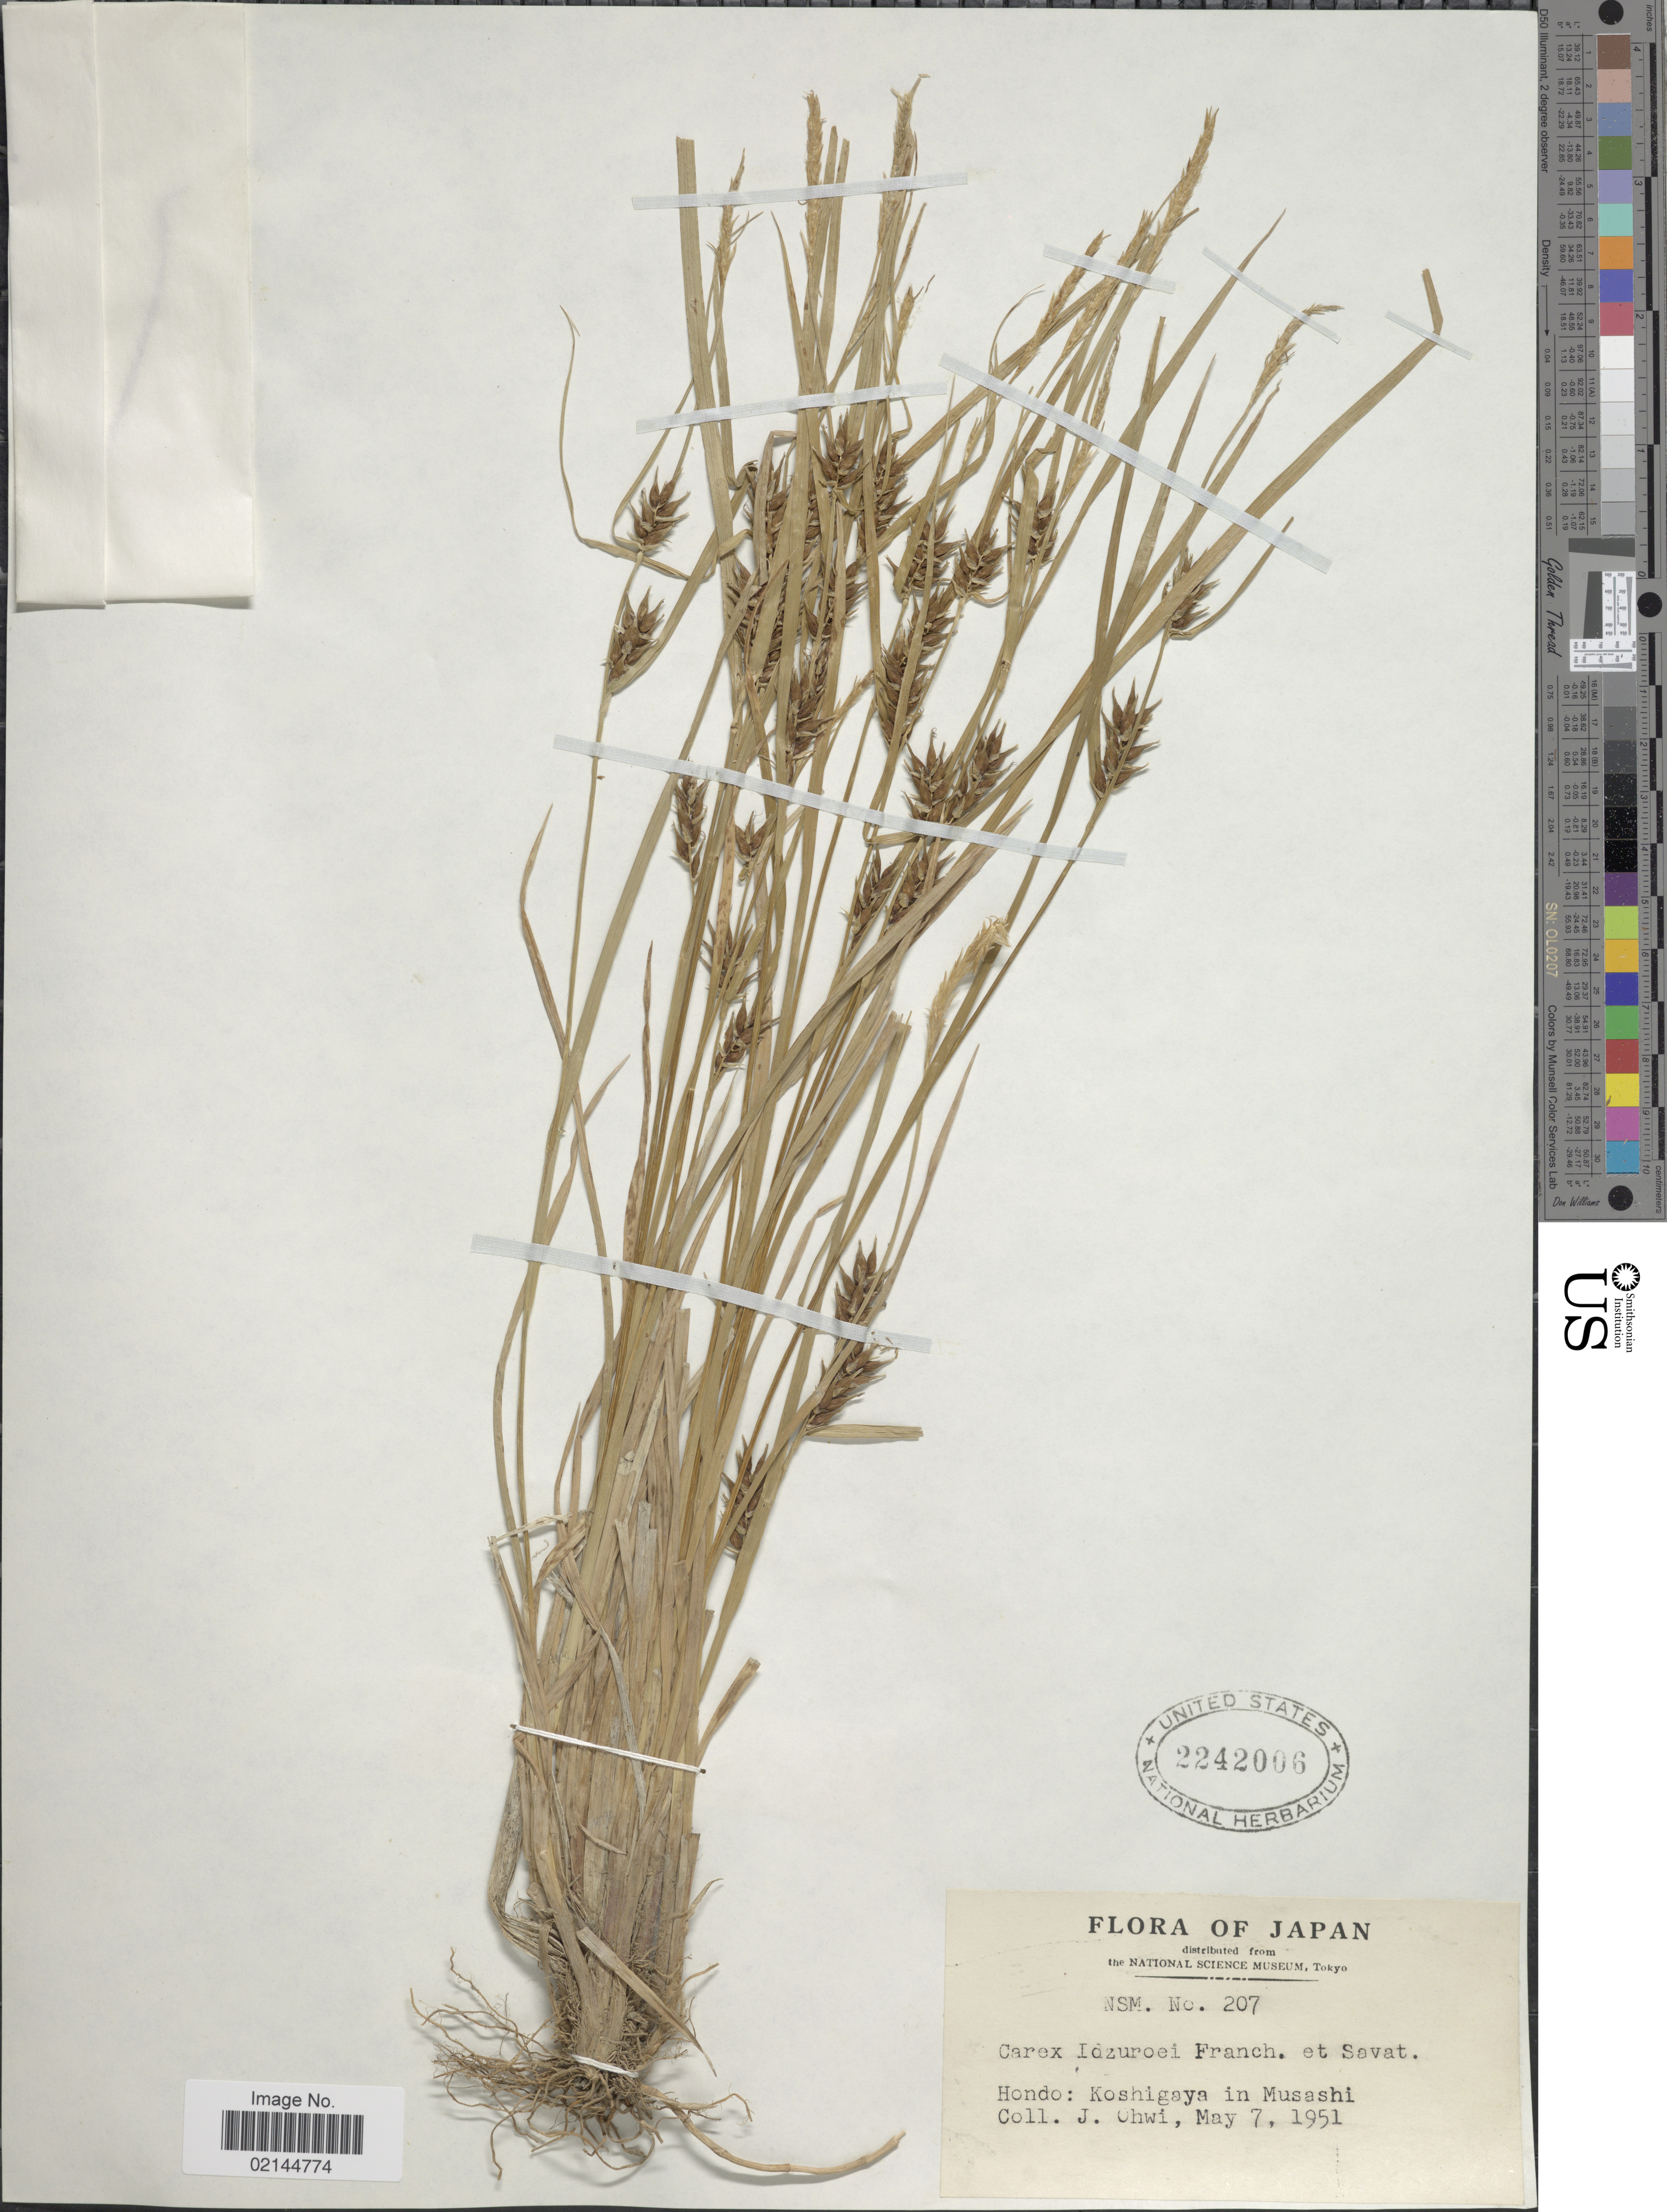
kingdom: Plantae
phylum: Tracheophyta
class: Liliopsida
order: Poales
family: Cyperaceae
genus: Carex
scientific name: Carex idzuroei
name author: Franch. & Sav.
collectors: J. Ohwi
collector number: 207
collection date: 1951-05-07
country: Japan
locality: Hondo: Koshigaya in Musashi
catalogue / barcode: US 2242006